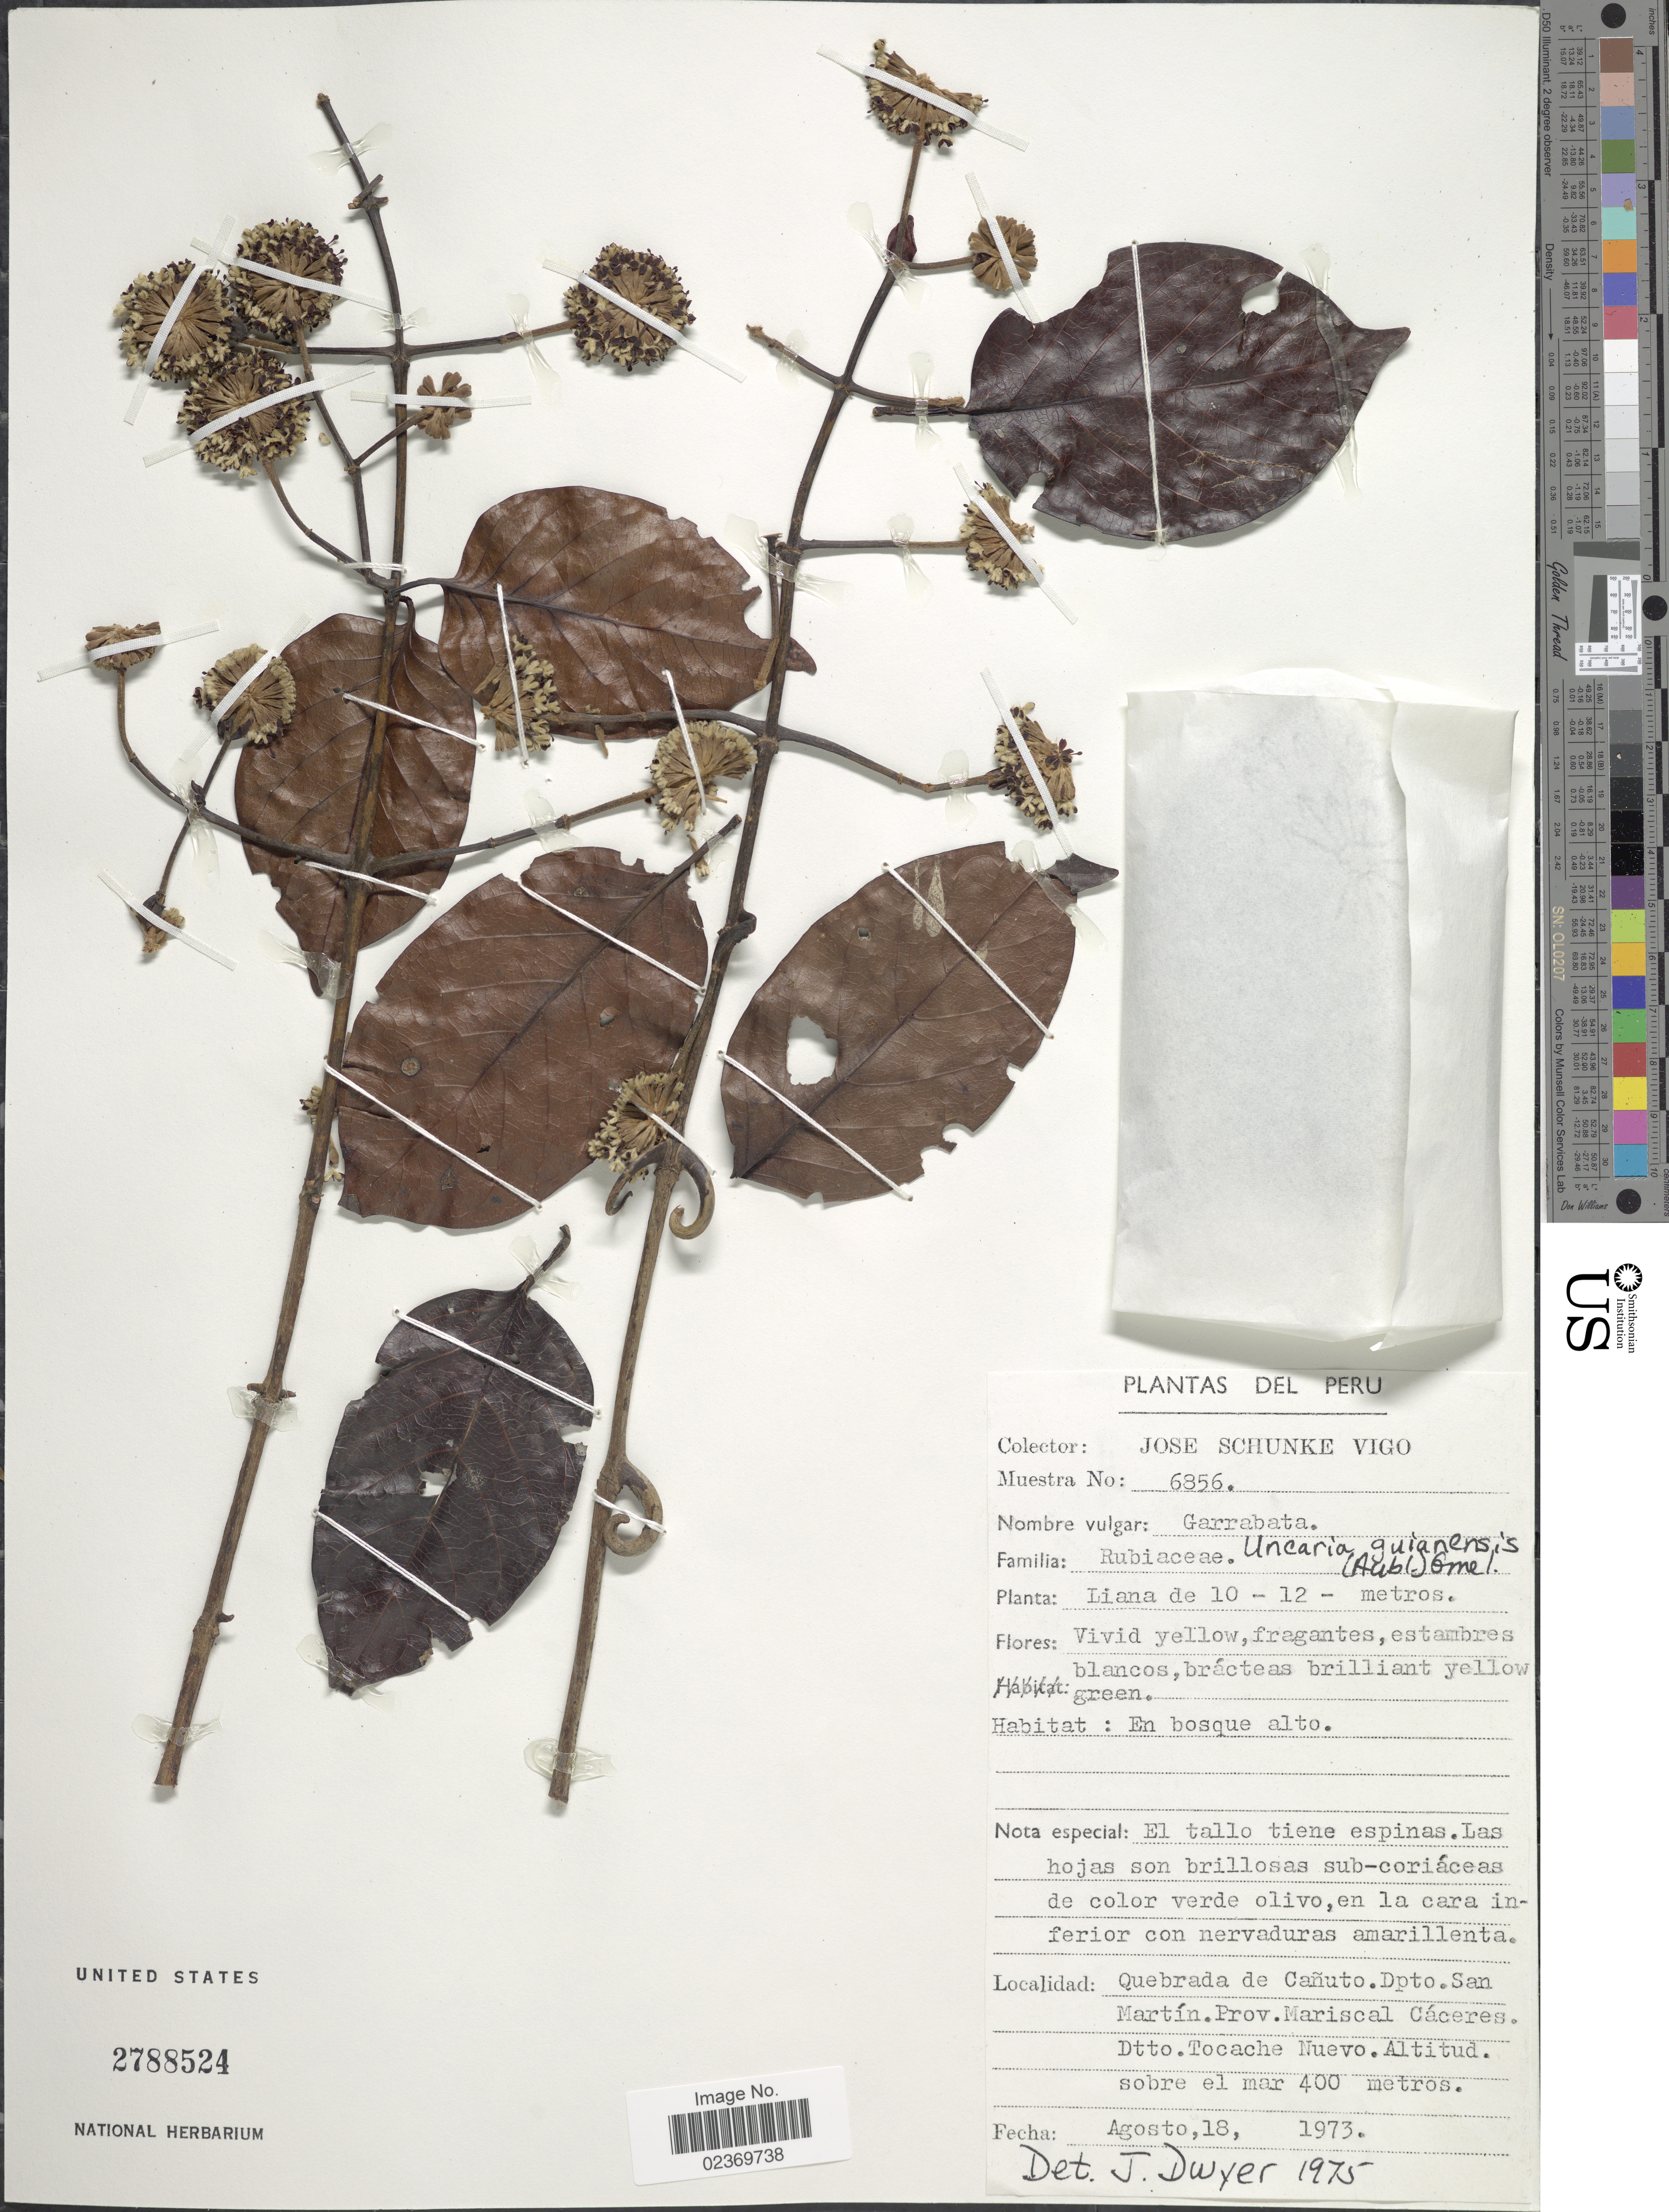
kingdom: Plantae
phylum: Tracheophyta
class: Magnoliopsida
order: Gentianales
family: Rubiaceae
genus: Uncaria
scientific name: Uncaria guianensis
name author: (Aubl.) J.F. Gmel.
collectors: J. Schunke Vigo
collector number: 6856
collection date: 1973-08-18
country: Peru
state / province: San Martín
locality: Quebrada de Canuto. Prov. Mariscal Caceres. Dtto. Tocache Nuevo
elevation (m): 400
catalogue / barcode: US 2788524